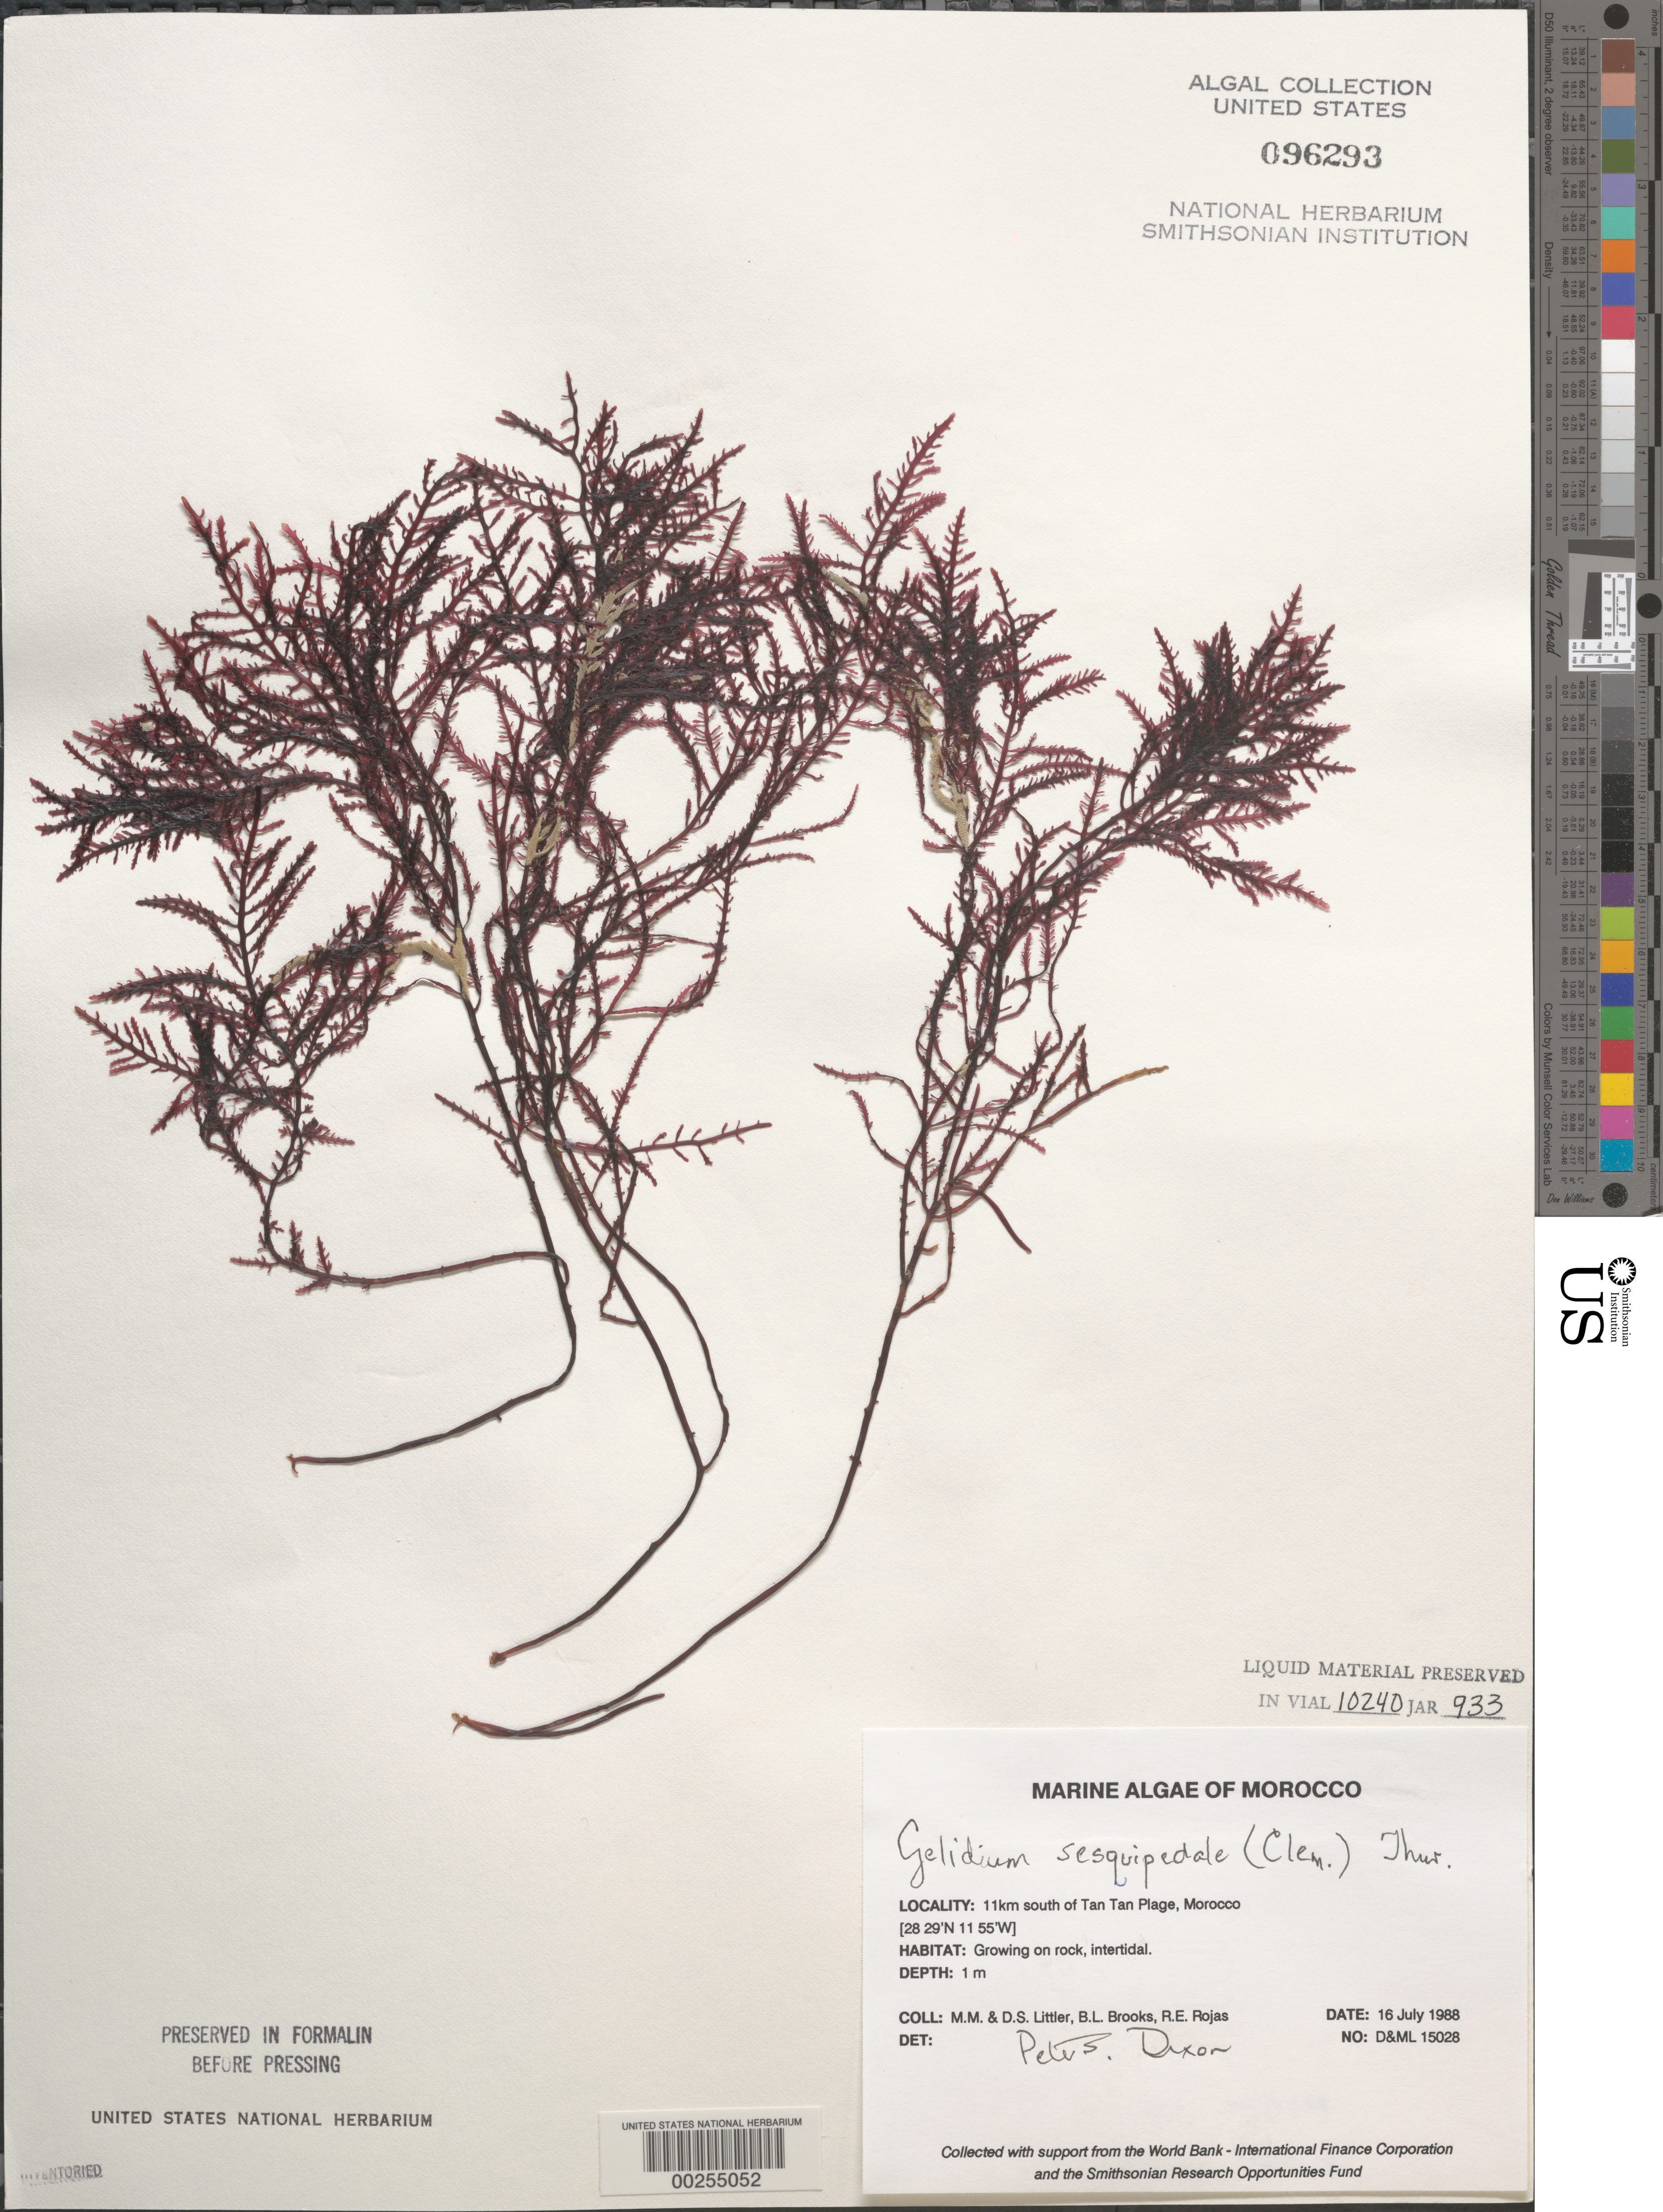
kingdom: Plantae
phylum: Rhodophyta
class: Florideophyceae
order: Gelidiales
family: Gelidiaceae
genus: Gelidium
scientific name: Gelidium corneum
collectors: M. M. Littler, D. S. Littler, B. Brooks & R. Rojas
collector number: D&ML 15028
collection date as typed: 16 Jul 1988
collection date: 1988-07-16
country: Morocco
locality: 11 km south of Tan Tan Plage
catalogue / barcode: US 96293